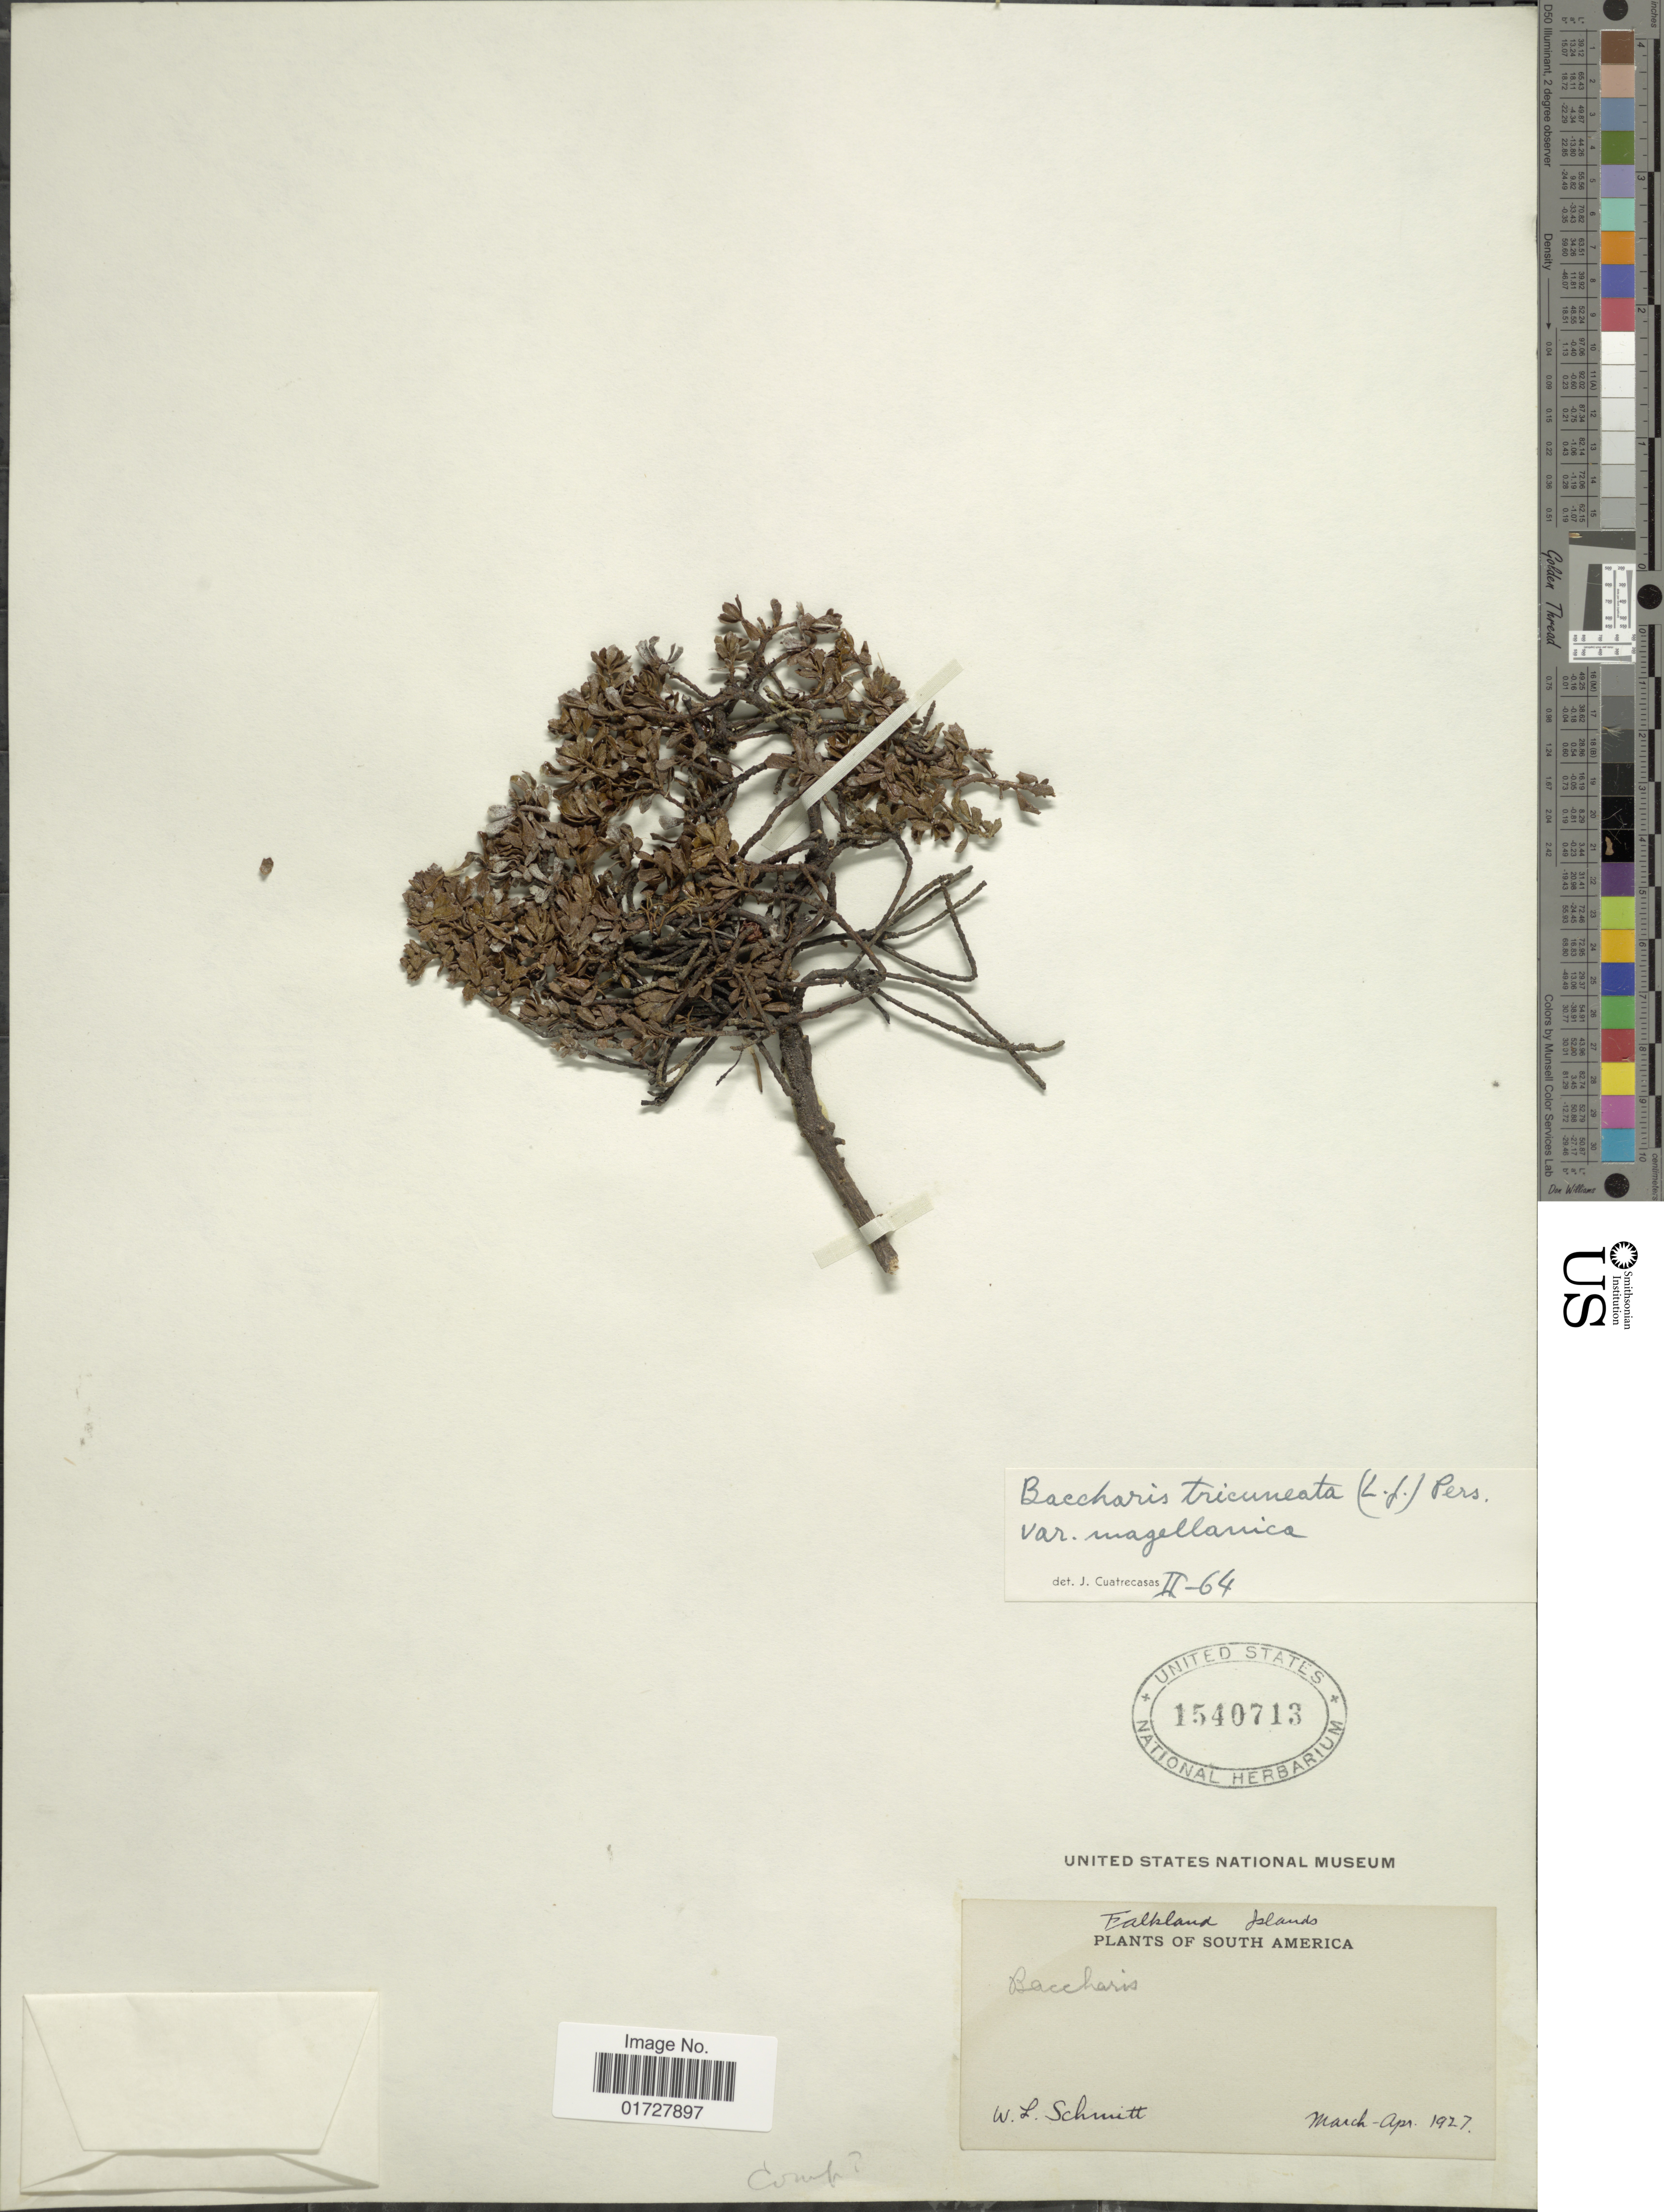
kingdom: Plantae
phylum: Tracheophyta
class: Magnoliopsida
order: Asterales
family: Asteraceae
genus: Baccharis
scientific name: Baccharis tricuneata var. magellanica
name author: (Lam.) Cuatrec.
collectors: W. L. Schmitt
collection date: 1927-03/1927-04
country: Falkland Islands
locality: South America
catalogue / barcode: US 1540713